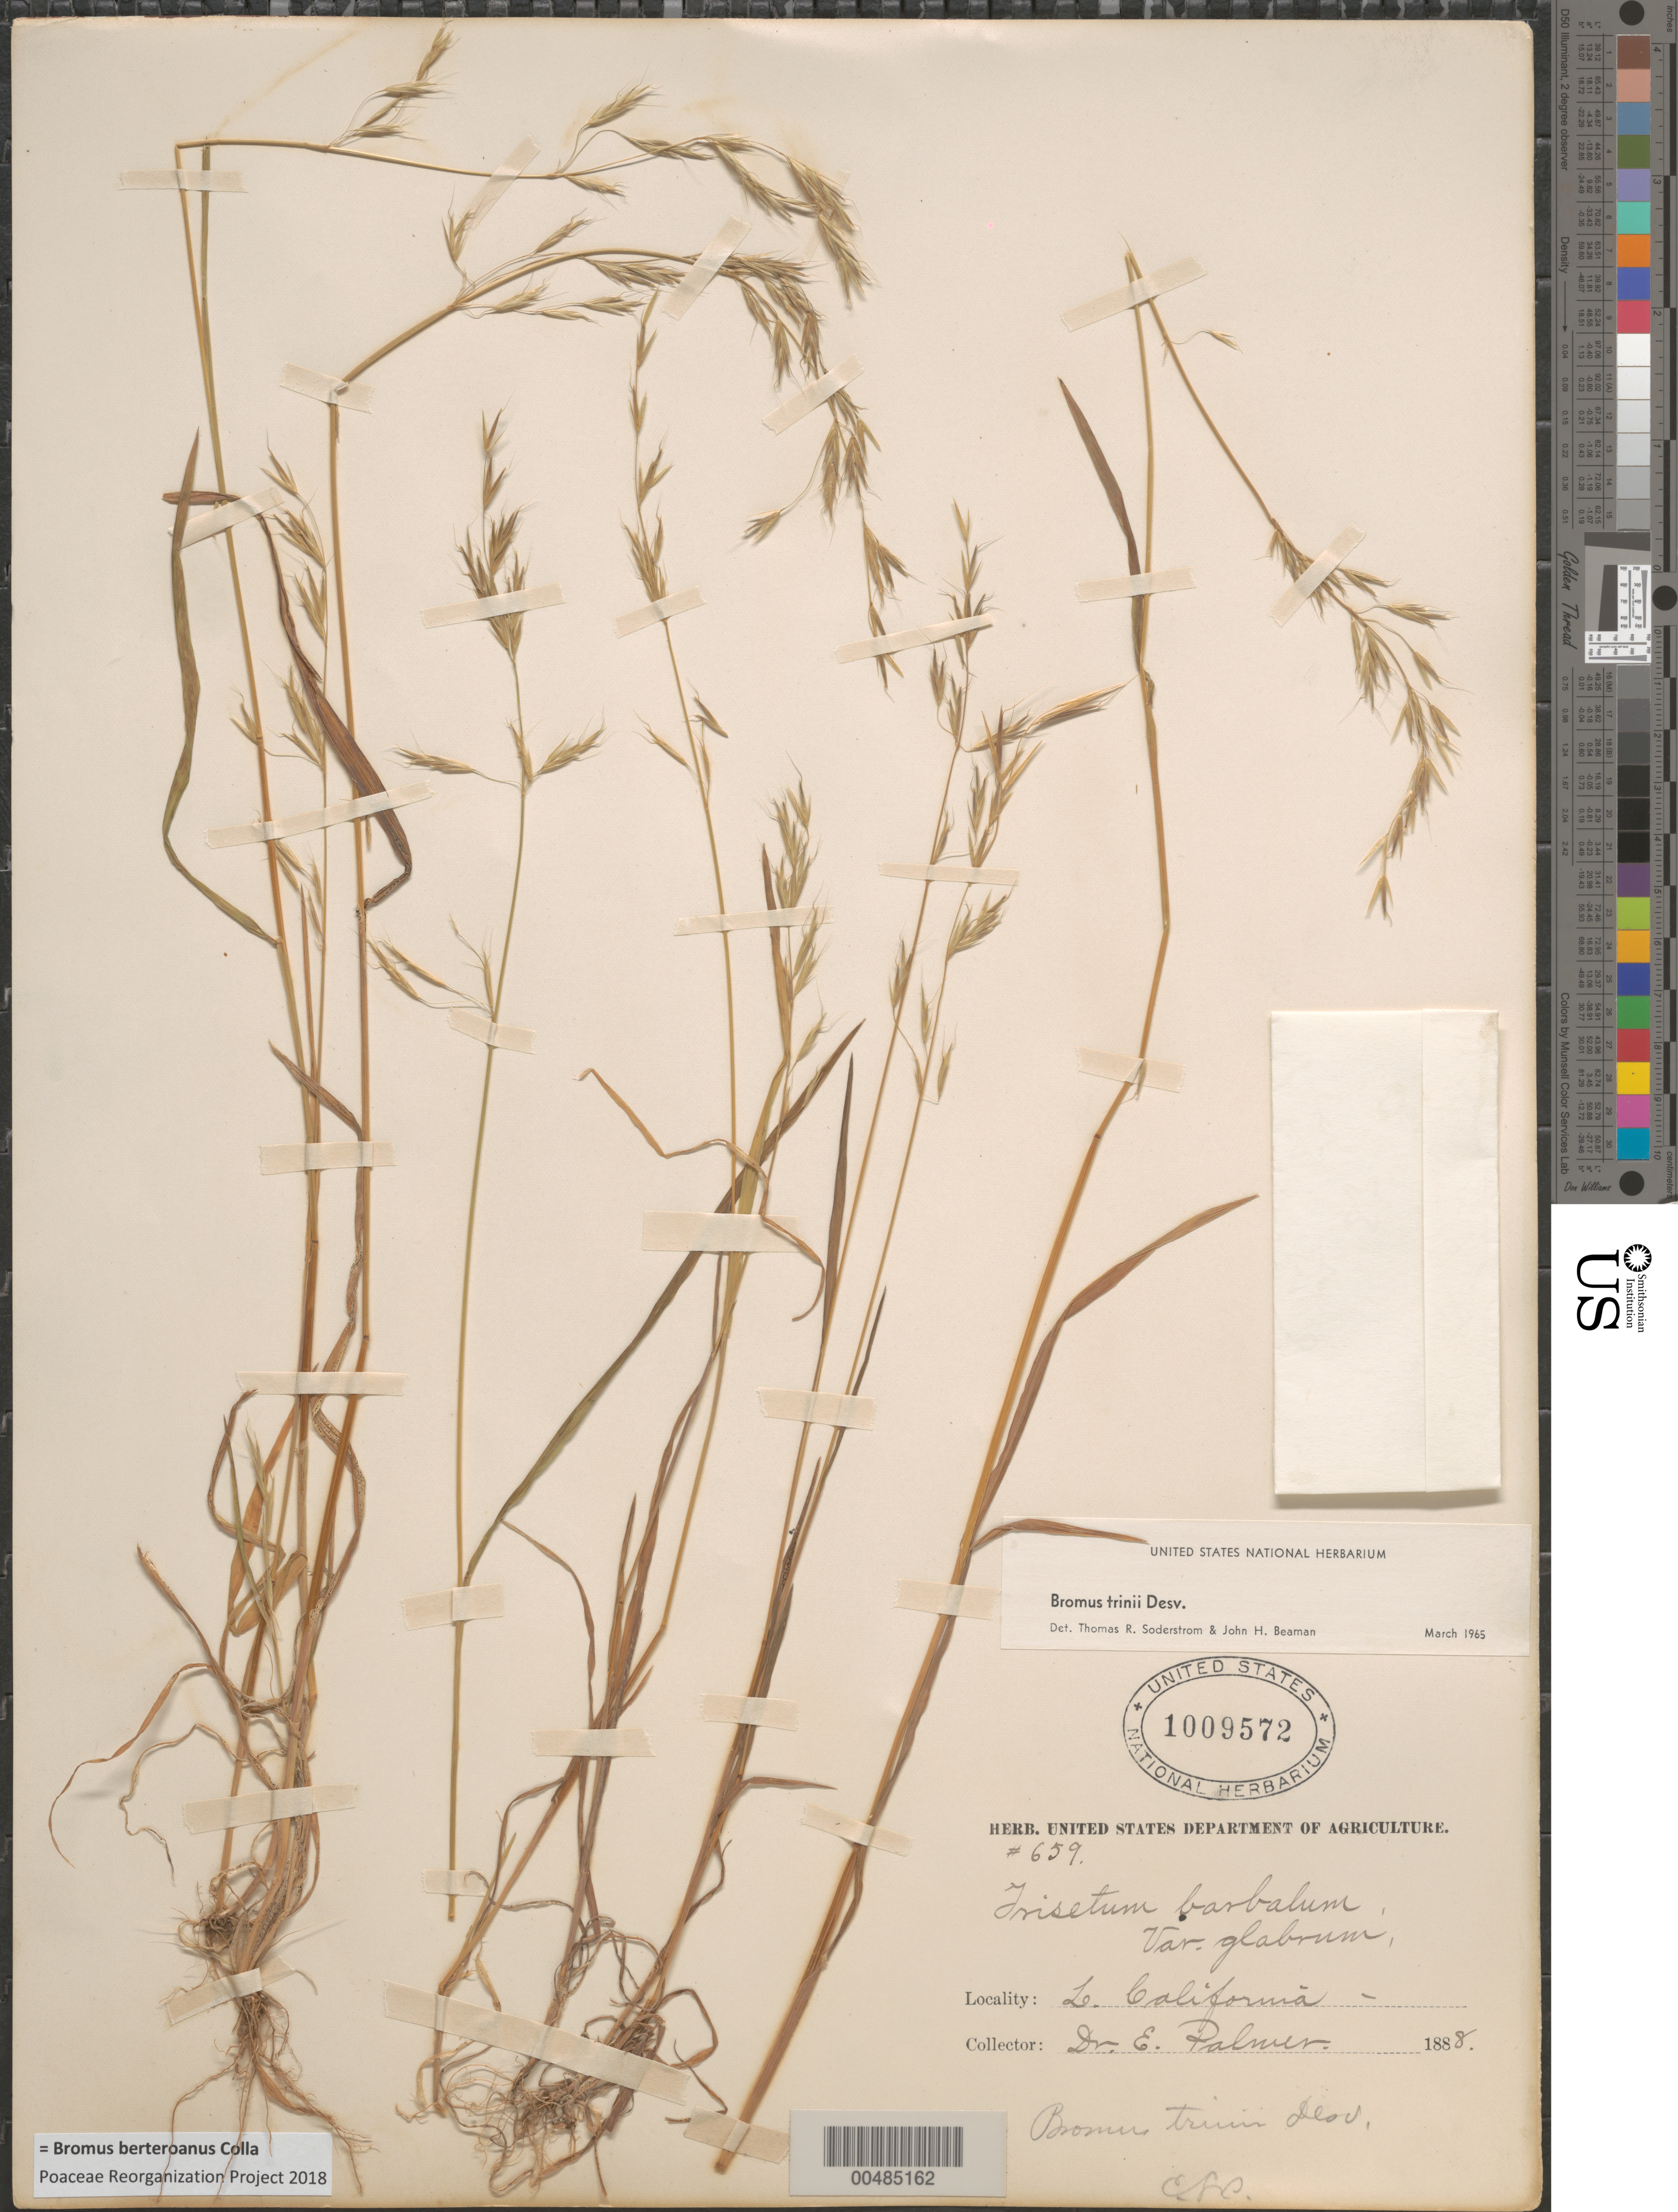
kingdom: Plantae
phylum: Tracheophyta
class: Liliopsida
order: Poales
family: Poaceae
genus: Bromus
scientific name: Bromus berteroanus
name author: Colla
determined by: Poaceae Reorganization Project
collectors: E. Palmer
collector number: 659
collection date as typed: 1888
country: Mexico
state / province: Baja California Norte / Baja California Sur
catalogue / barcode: US 1009572